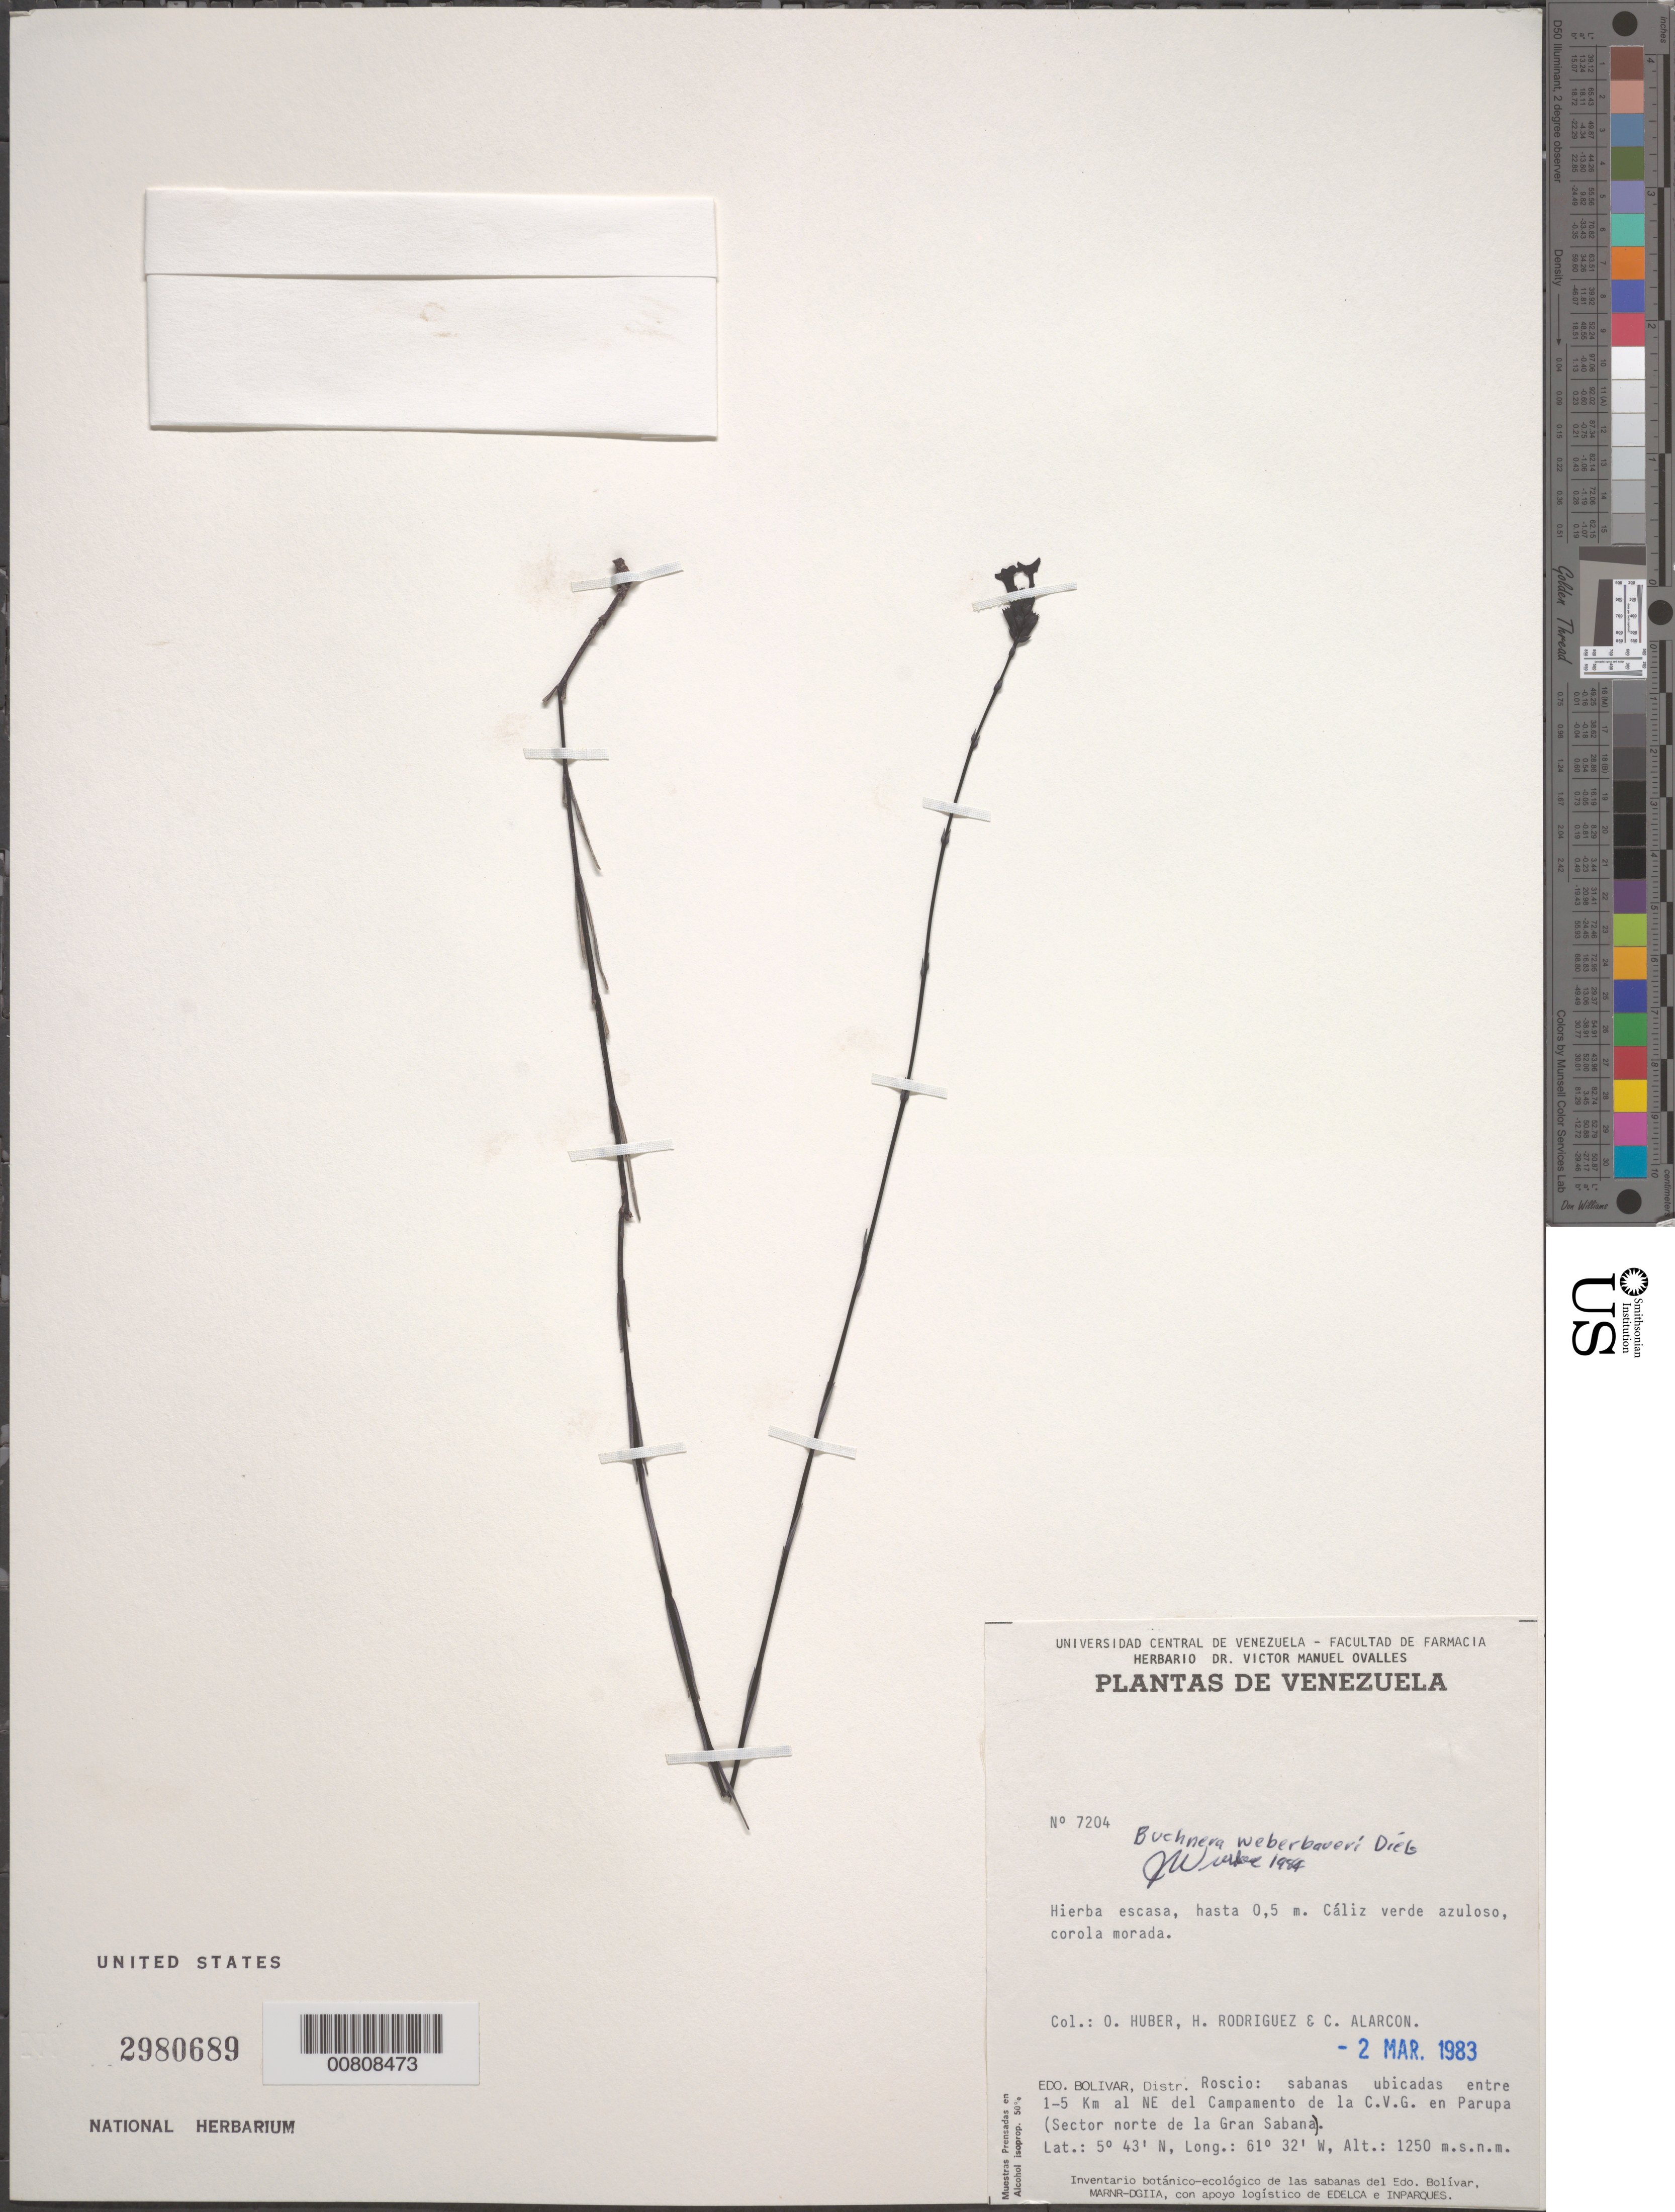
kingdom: Plantae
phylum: Tracheophyta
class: Magnoliopsida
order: Lamiales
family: Orobanchaceae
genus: Buchnera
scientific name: Buchnera weberbaueri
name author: Diels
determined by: Wurdack, John J., (US), US (UNITED STATES)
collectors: O. Huber, H. Rodriguez & C. Alarcon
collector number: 7204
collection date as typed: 2-Mar-83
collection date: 1983-03-02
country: Venezuela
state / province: Bolívar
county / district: Roscio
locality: Campamento de la C.V.G. en Parupa, 1-5 km NE (sector norte de la Gran Sabana)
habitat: Sabanas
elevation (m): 1250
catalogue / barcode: US 2980689